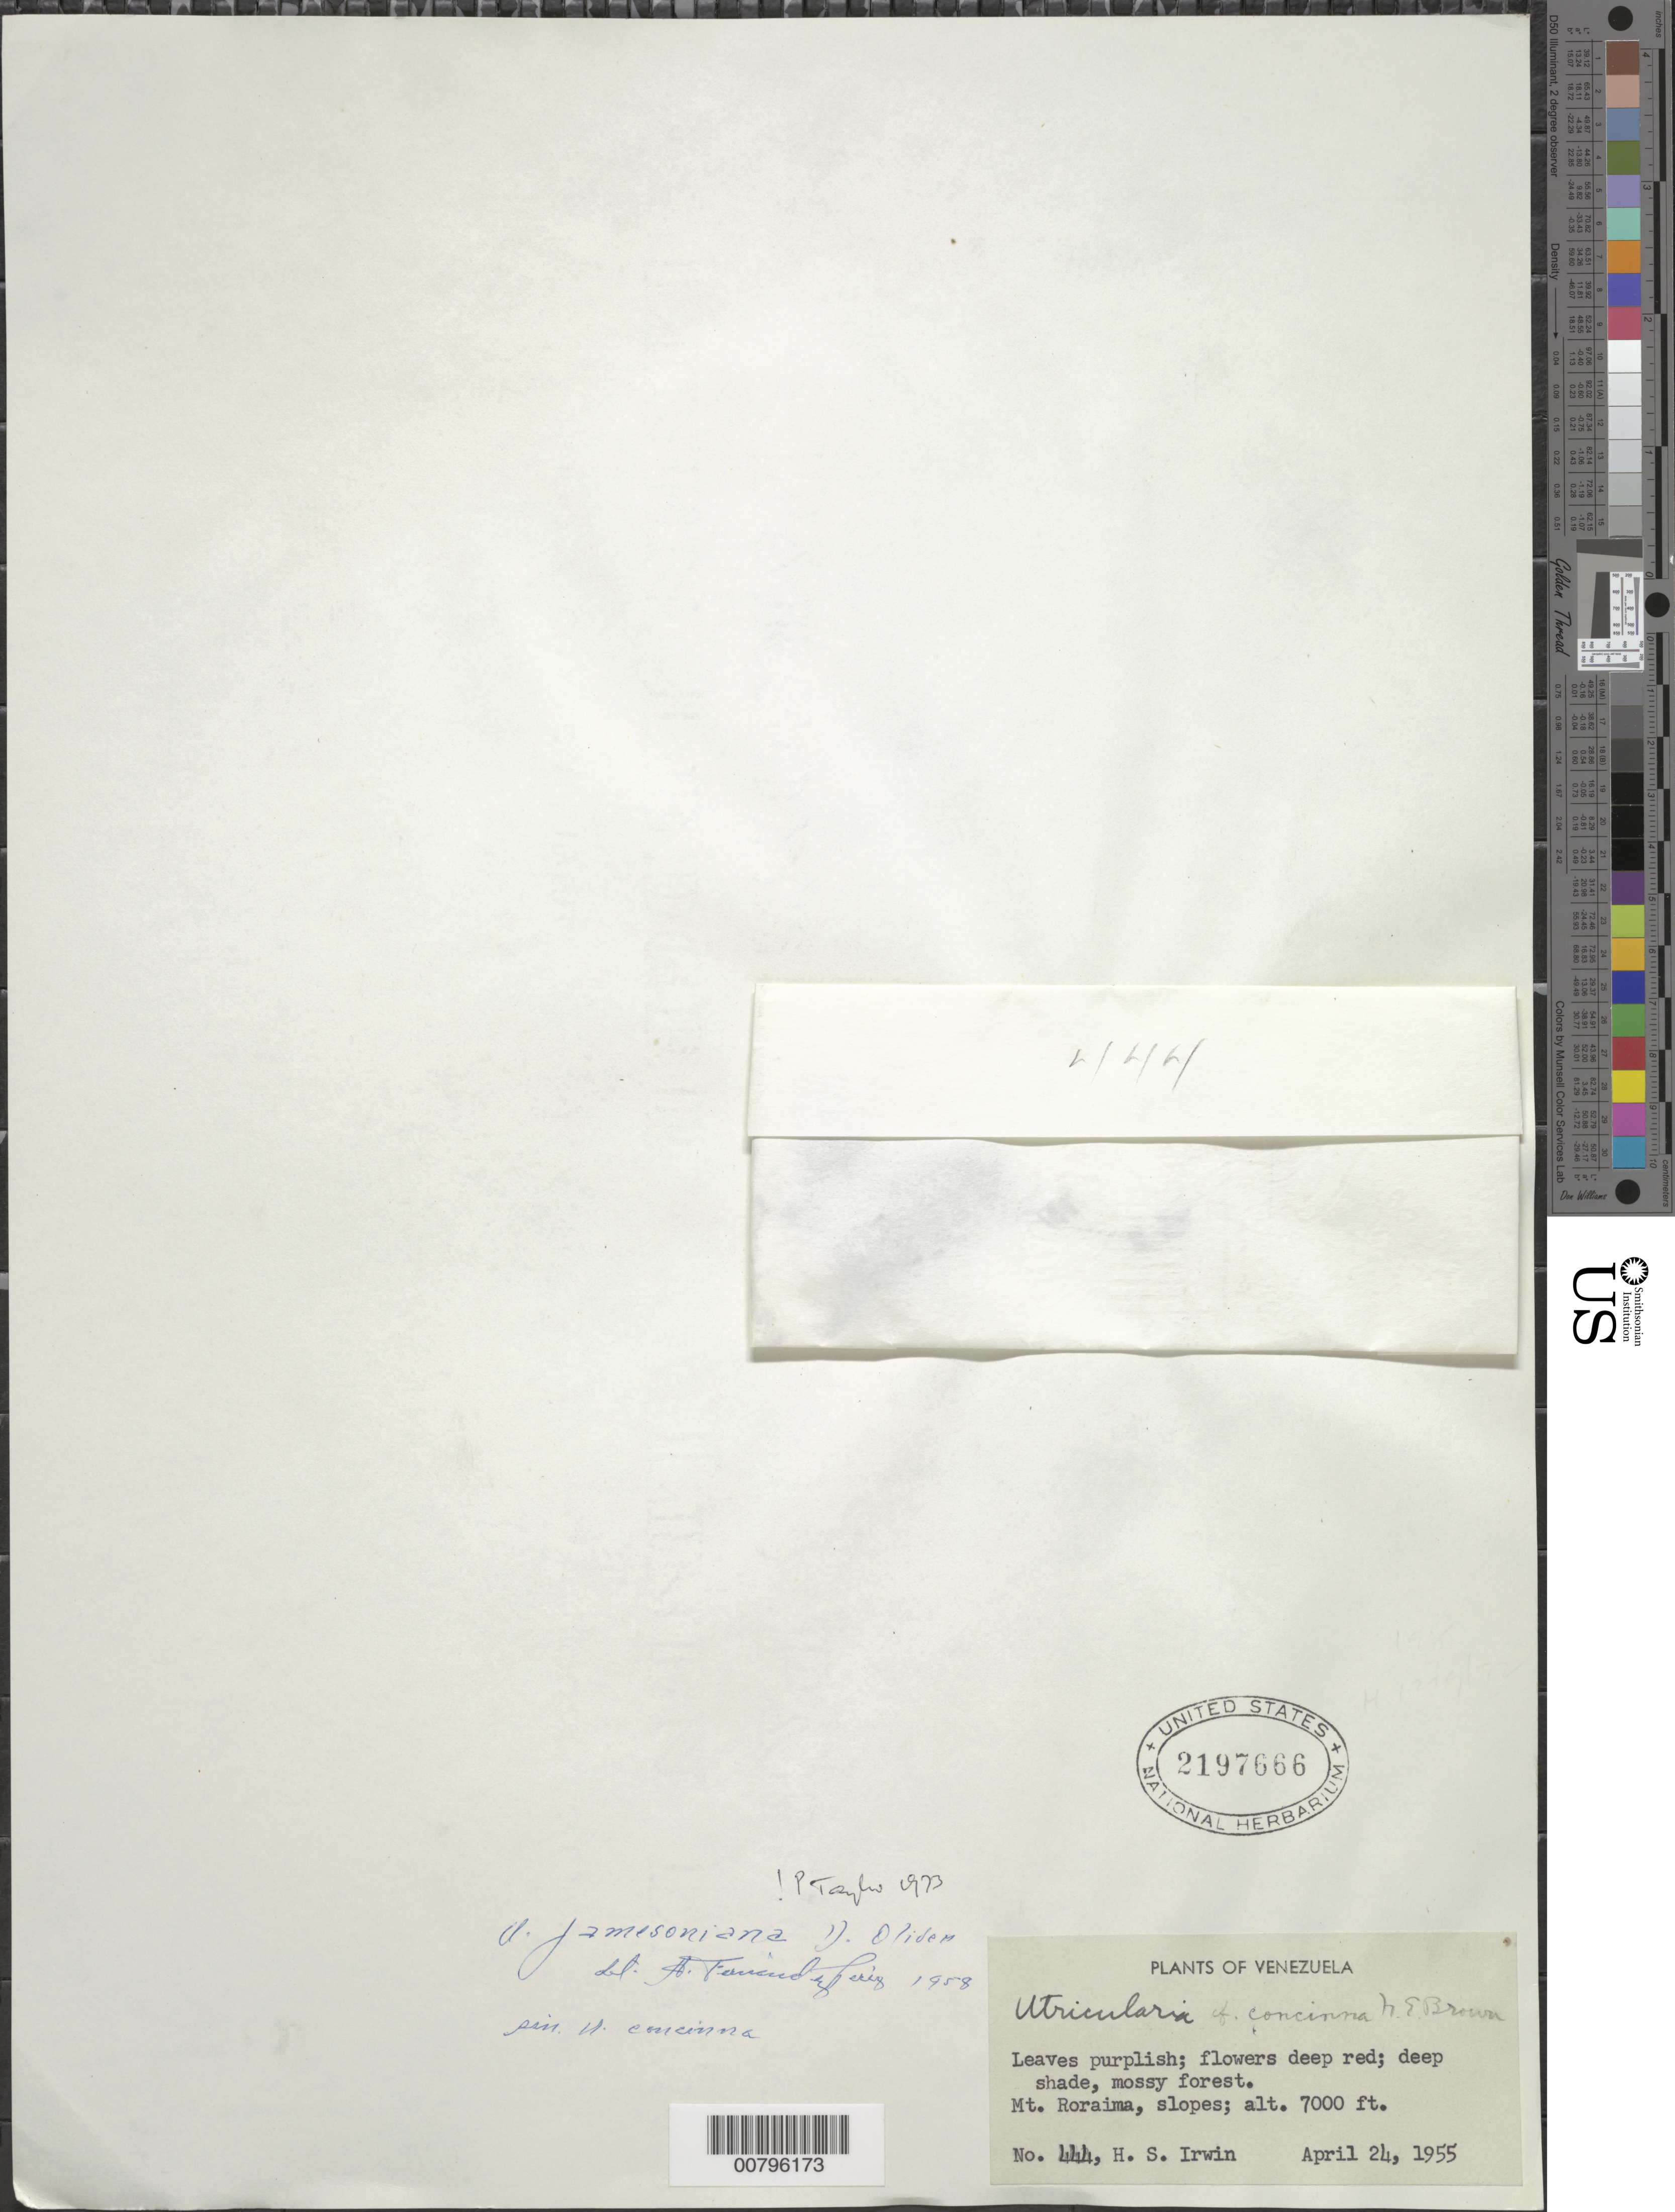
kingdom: Plantae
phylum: Tracheophyta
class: Magnoliopsida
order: Lamiales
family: Lentibulariaceae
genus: Utricularia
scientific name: Utricularia jamesoniana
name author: Oliv.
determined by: Taylor, P.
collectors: H. Irwin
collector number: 444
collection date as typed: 24-Apr-55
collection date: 1955-04-24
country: Venezuela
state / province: Bolívar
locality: Mt. Roraima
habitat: Slopes, in deep shade, mossy forest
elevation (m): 2134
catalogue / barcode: US 2197666